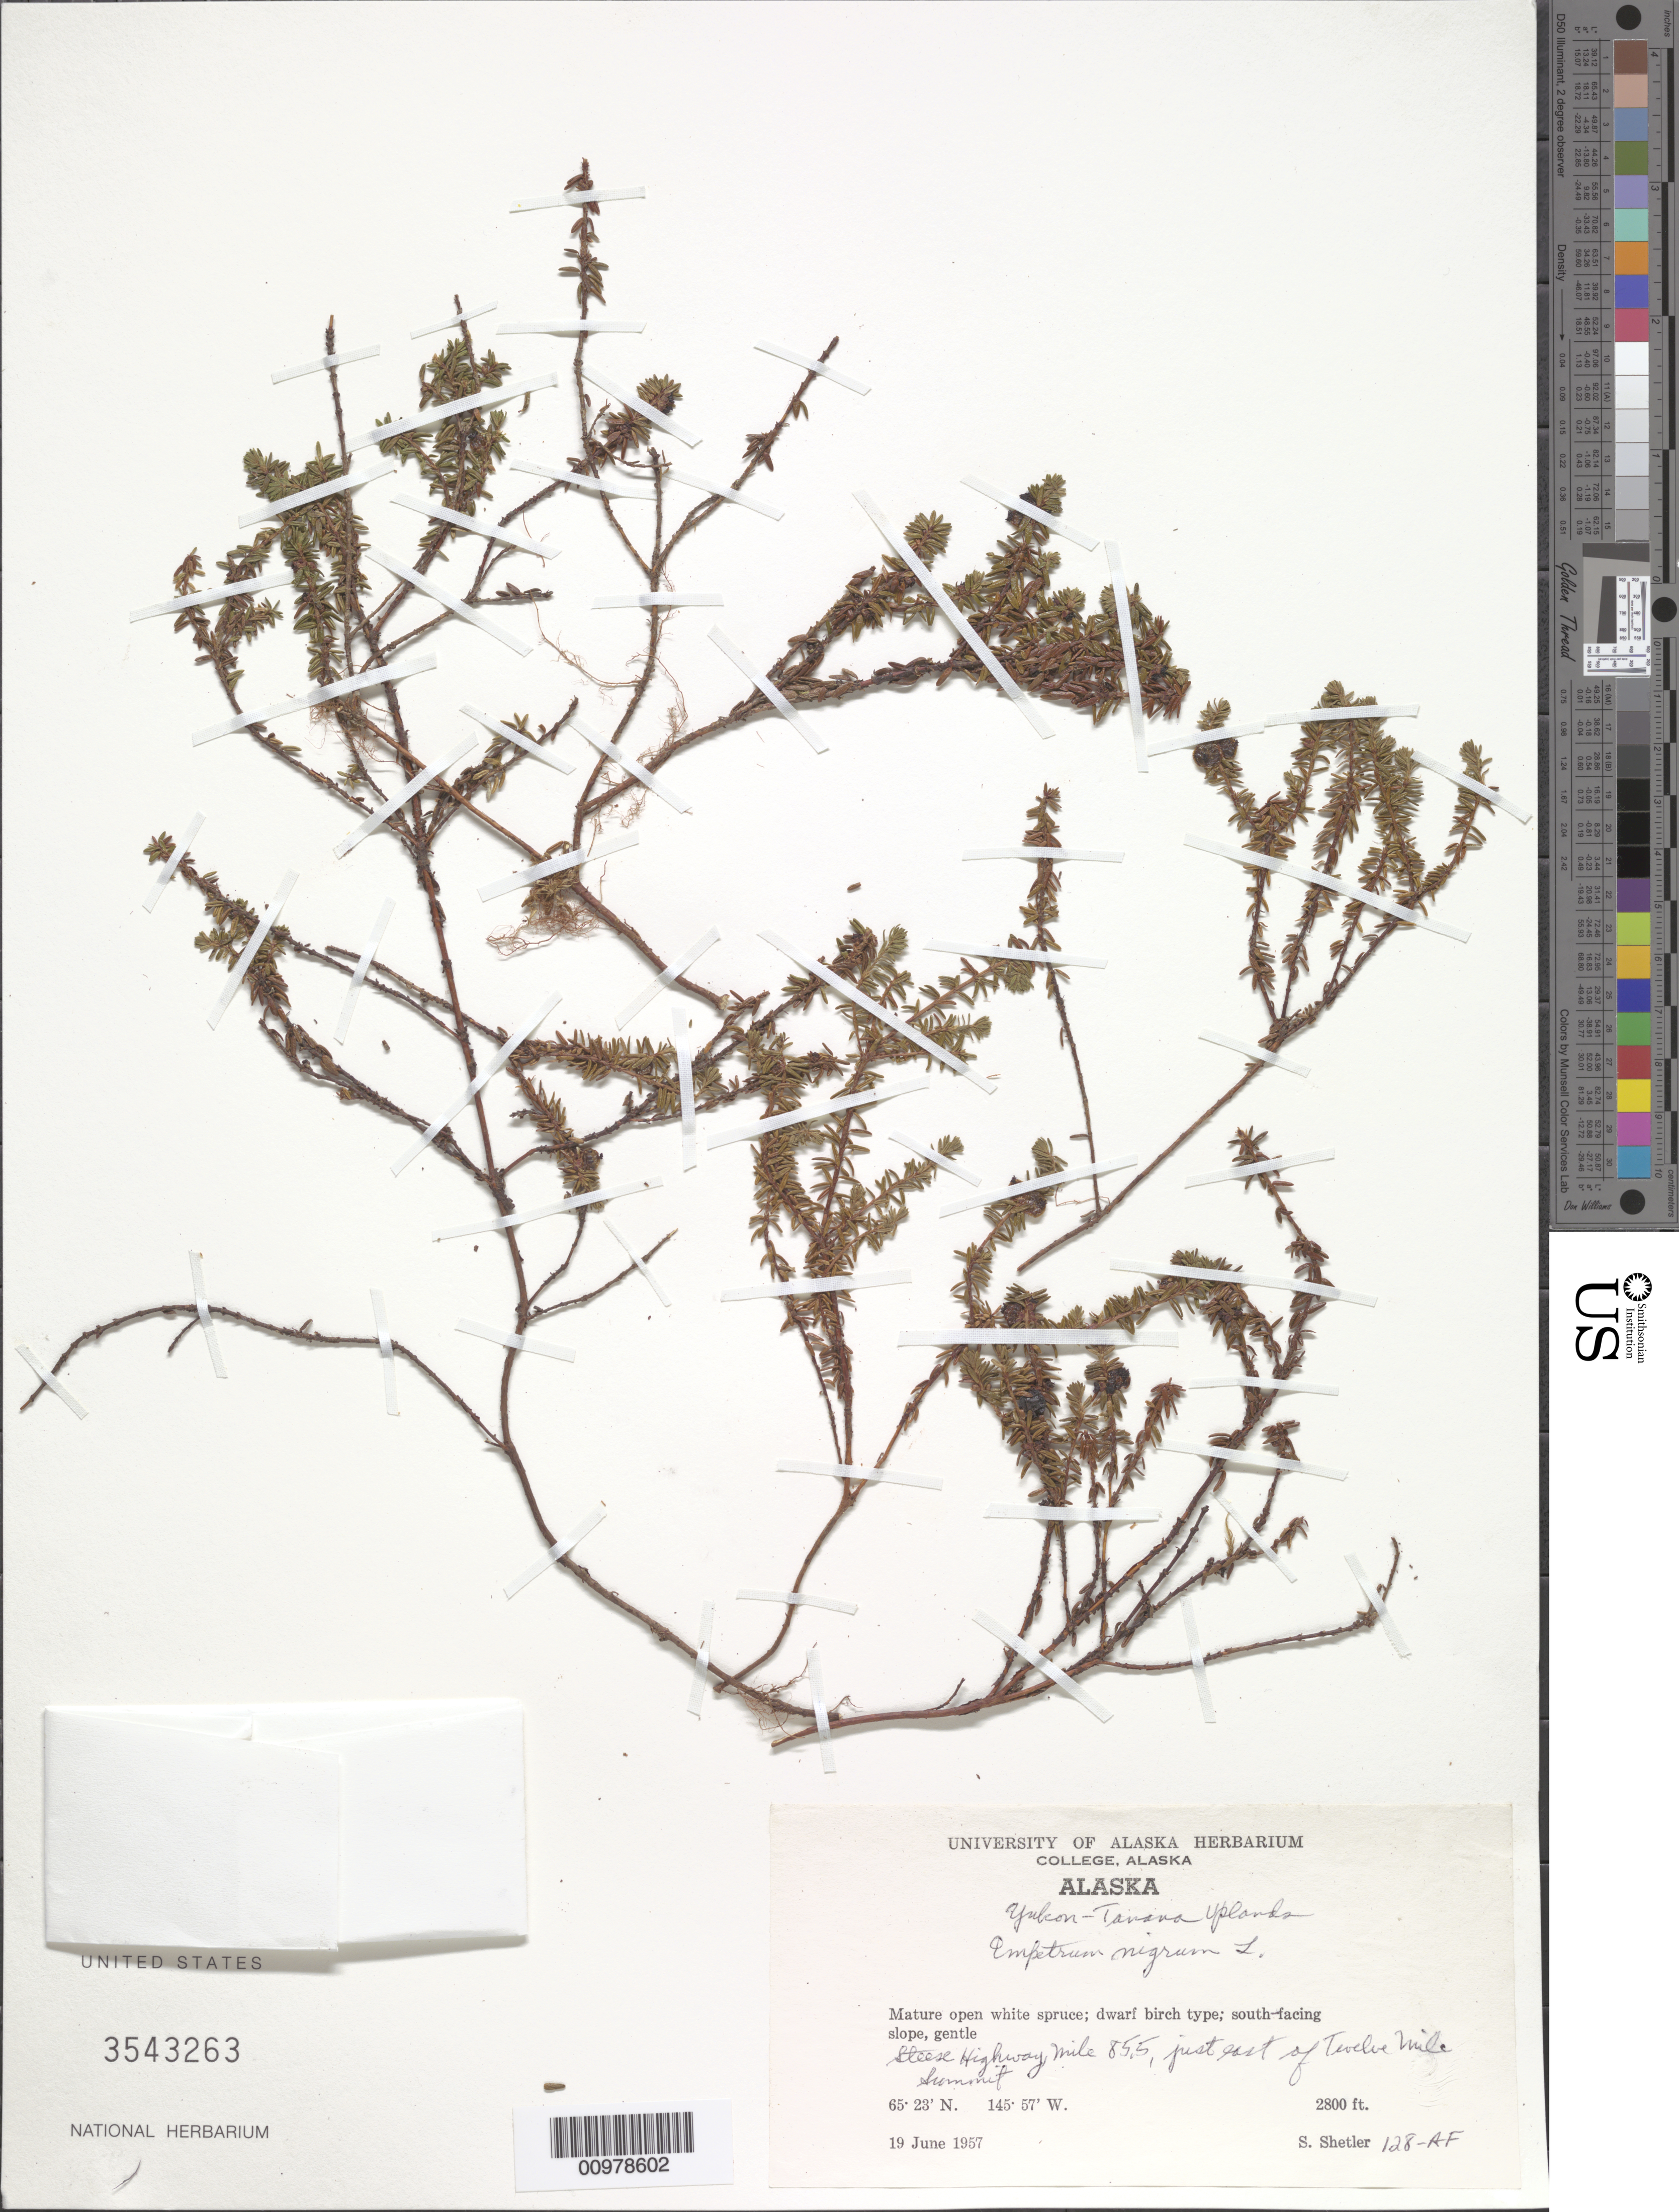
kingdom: Plantae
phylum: Tracheophyta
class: Magnoliopsida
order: Ericales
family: Ericaceae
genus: Empetrum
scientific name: Empetrum nigrum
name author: L.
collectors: S. Shetler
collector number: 128-AF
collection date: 1957-06-19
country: United States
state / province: Alaska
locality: Yukon-Tavana Uplands. Steese Highway, mile 85,5, just east of Twelve Mile Summit.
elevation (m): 853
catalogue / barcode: US 3543263